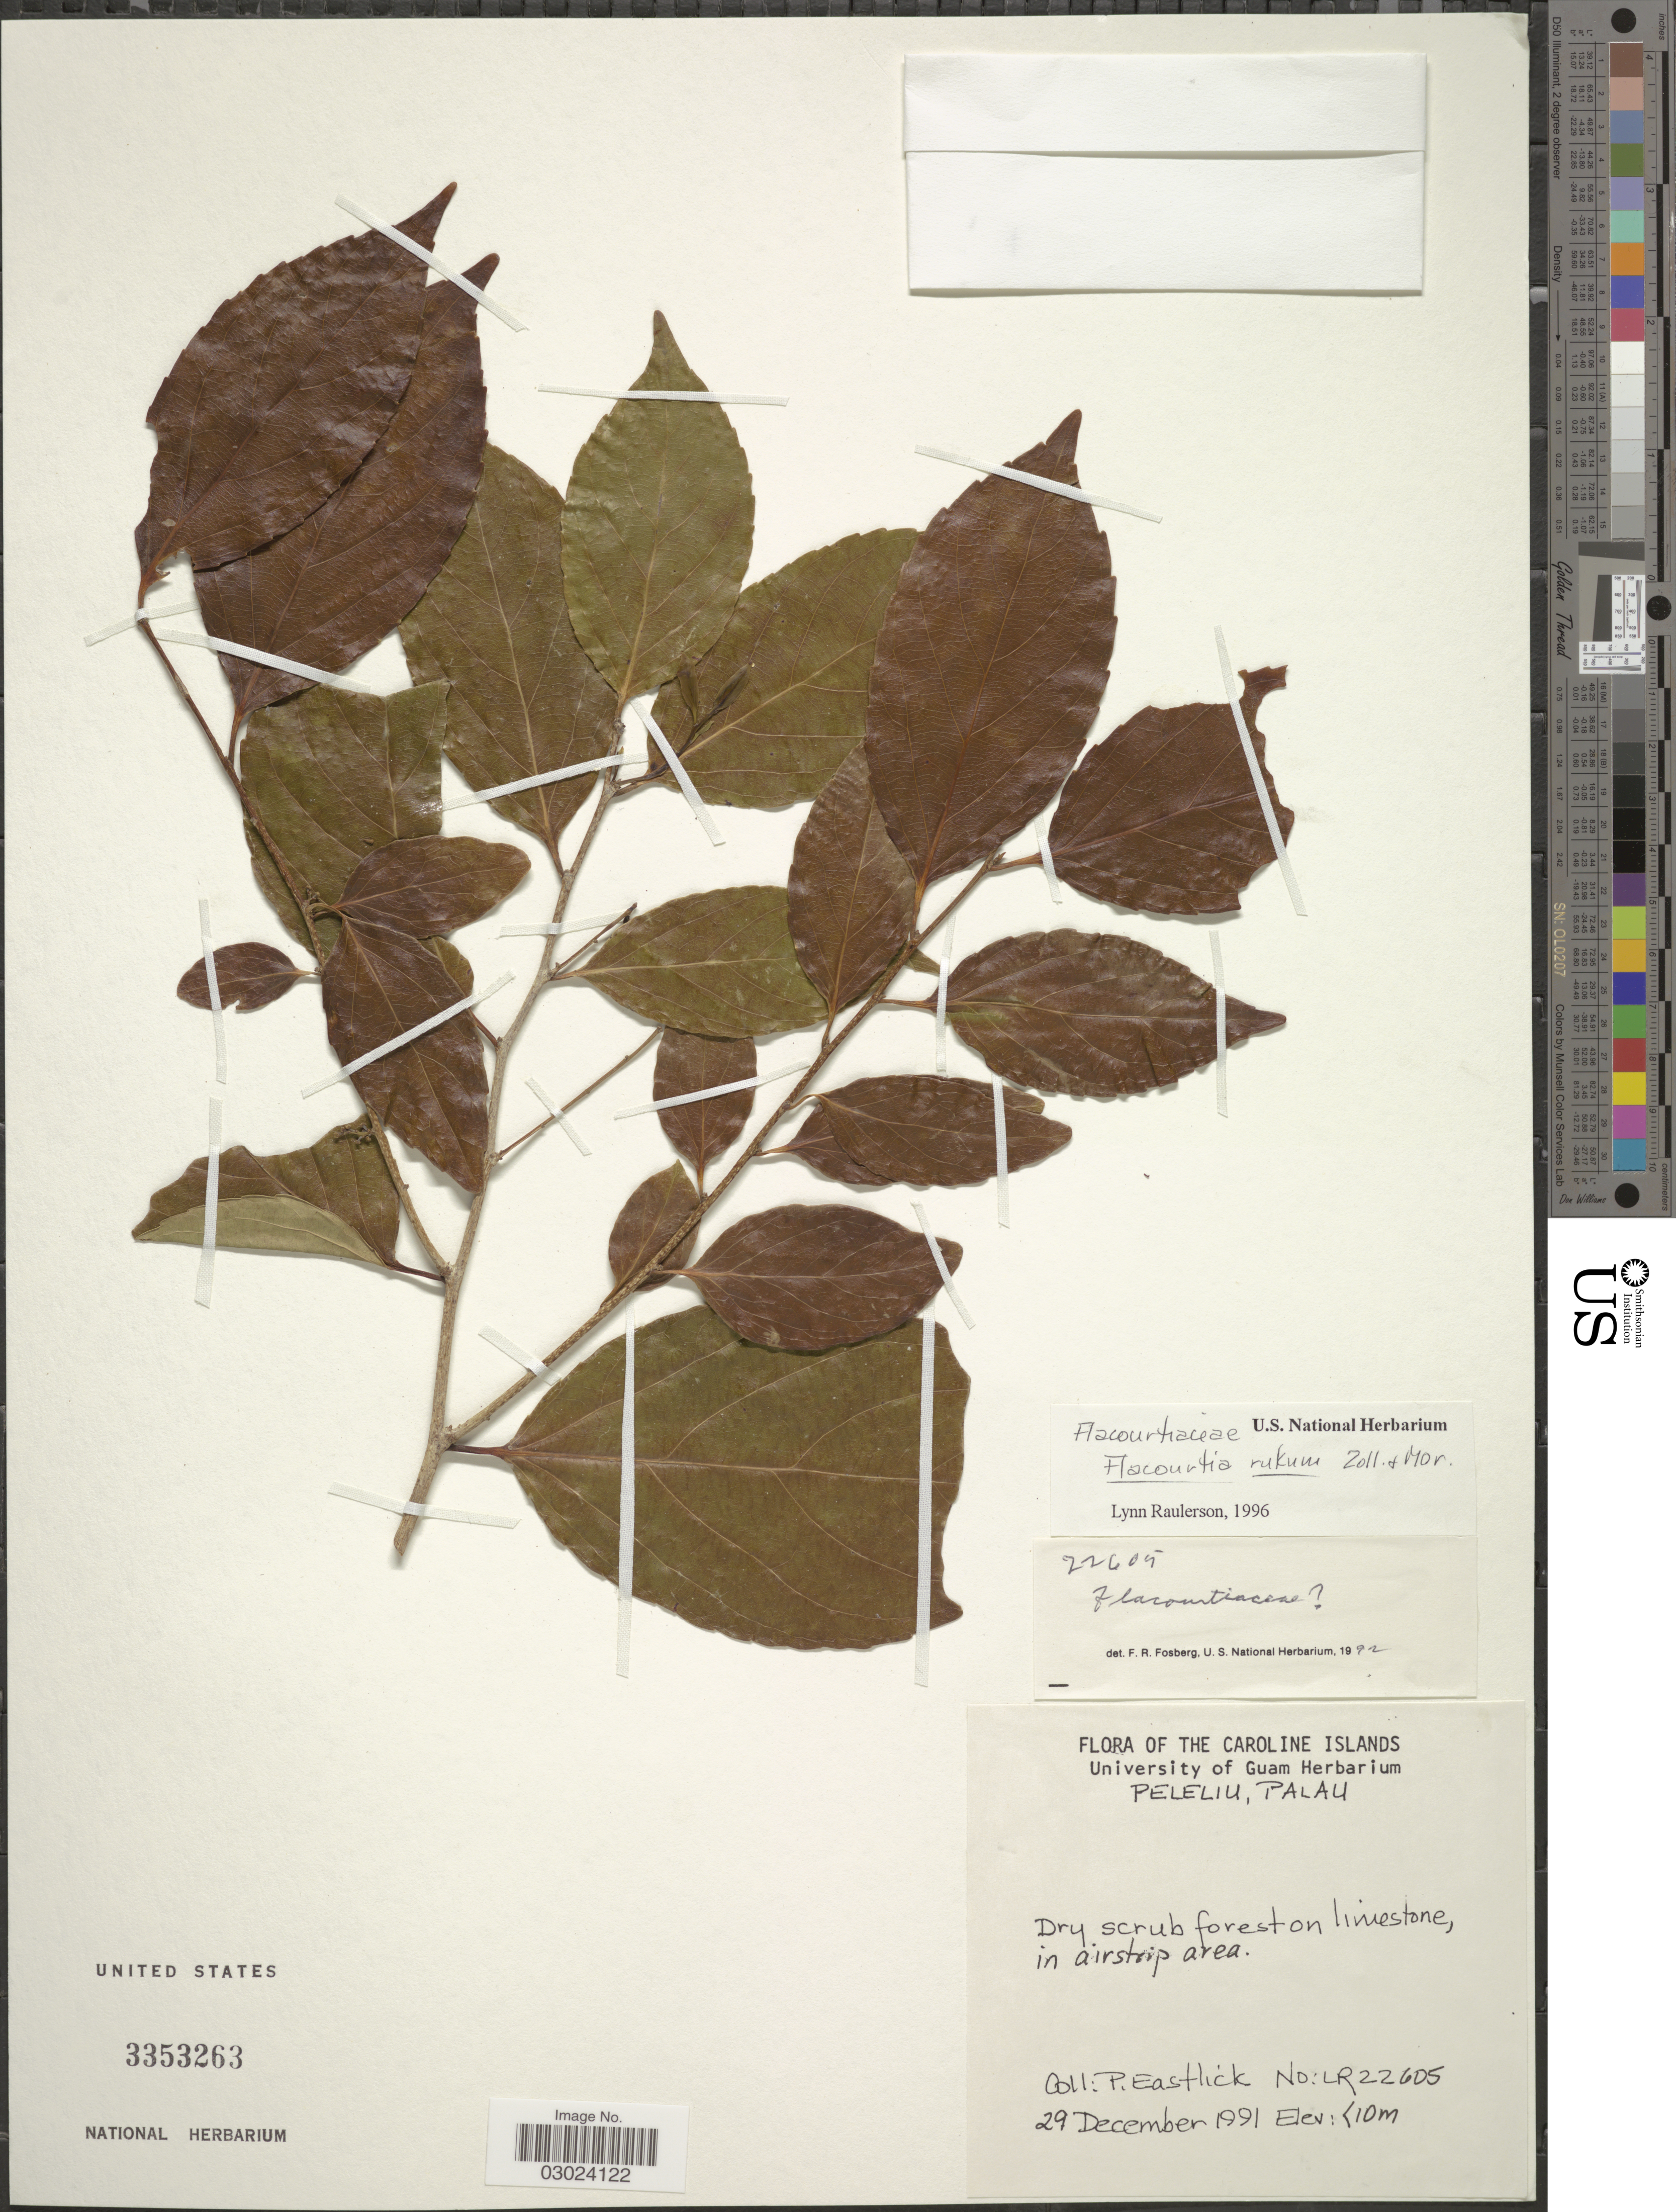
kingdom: Plantae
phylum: Tracheophyta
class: Magnoliopsida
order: Malpighiales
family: Salicaceae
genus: Flacourtia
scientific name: Flacourtia rukam var. micronesica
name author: Fosberg & Sachet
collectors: P. Eastlick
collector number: LP22605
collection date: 1991-12-29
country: Palau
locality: The Caroline Islands. Pelelu, Palau.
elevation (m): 10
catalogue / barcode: US 3353263